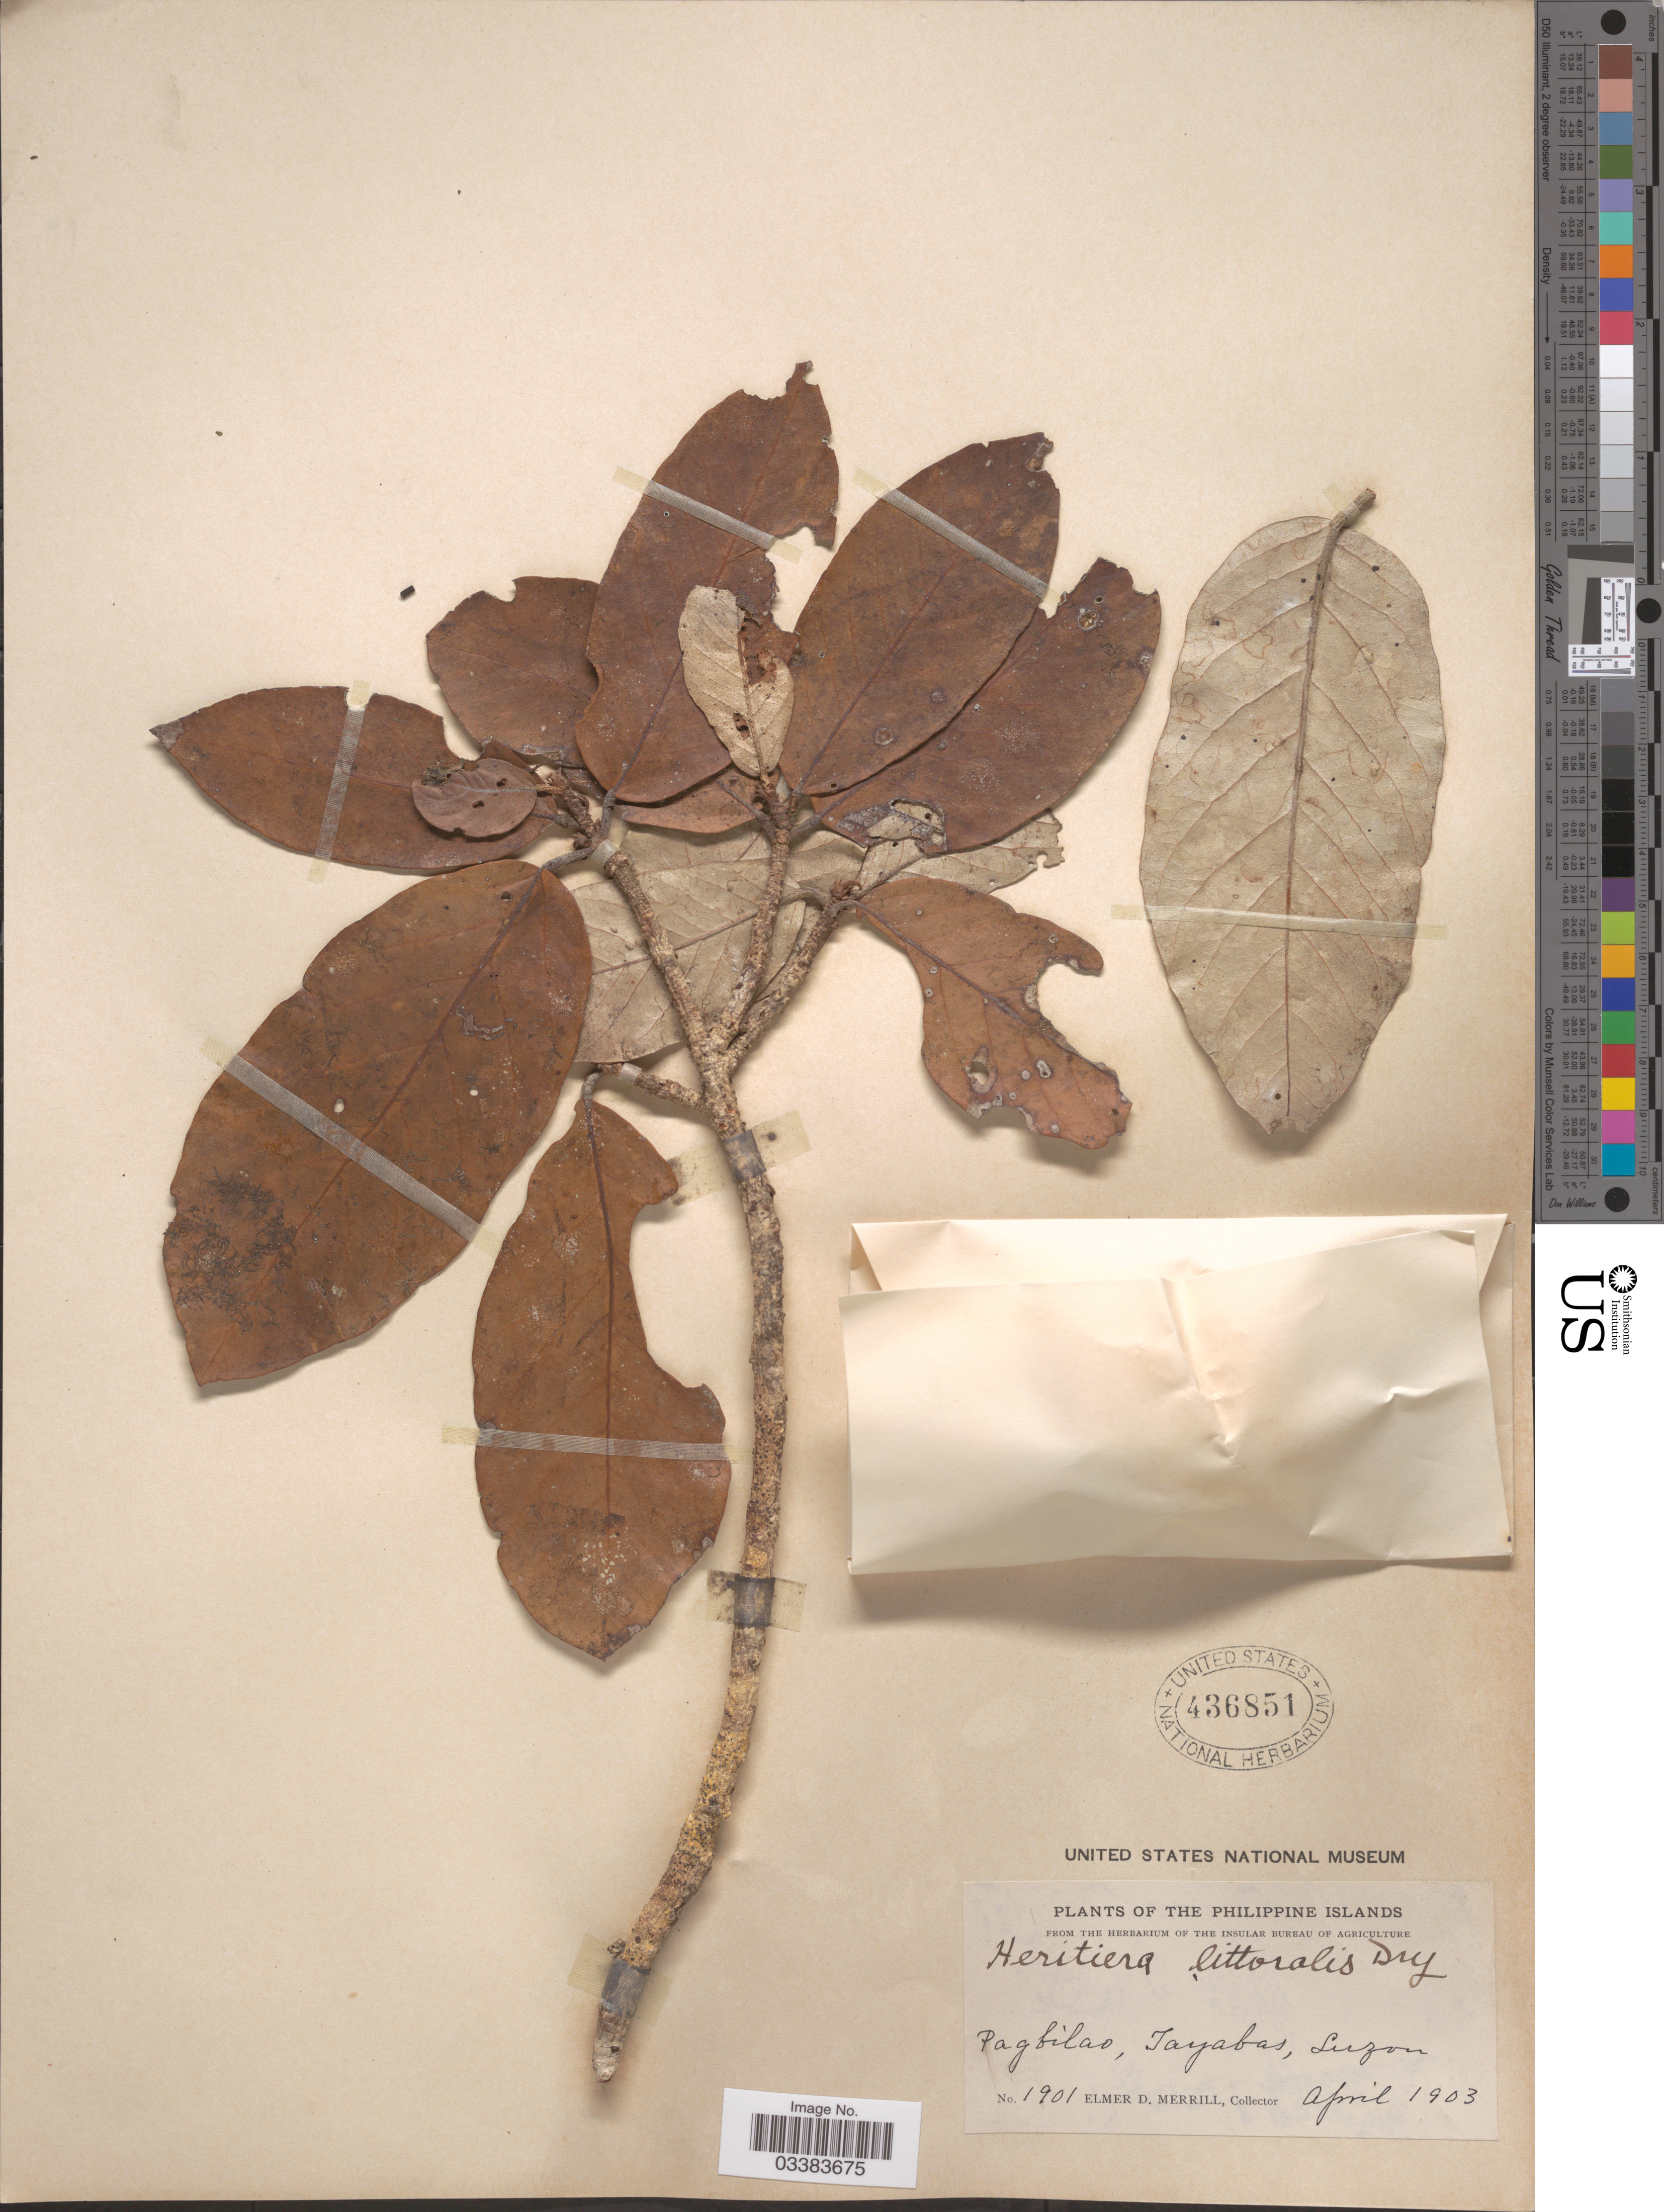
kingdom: Plantae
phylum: Tracheophyta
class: Magnoliopsida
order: Malvales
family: Malvaceae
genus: Heritiera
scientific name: Heritiera littoralis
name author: Aiton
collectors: E. D. Merrill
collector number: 1901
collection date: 1903-04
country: Philippines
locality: Pagbilao, Tayabas, Luzon.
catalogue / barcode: US 436851